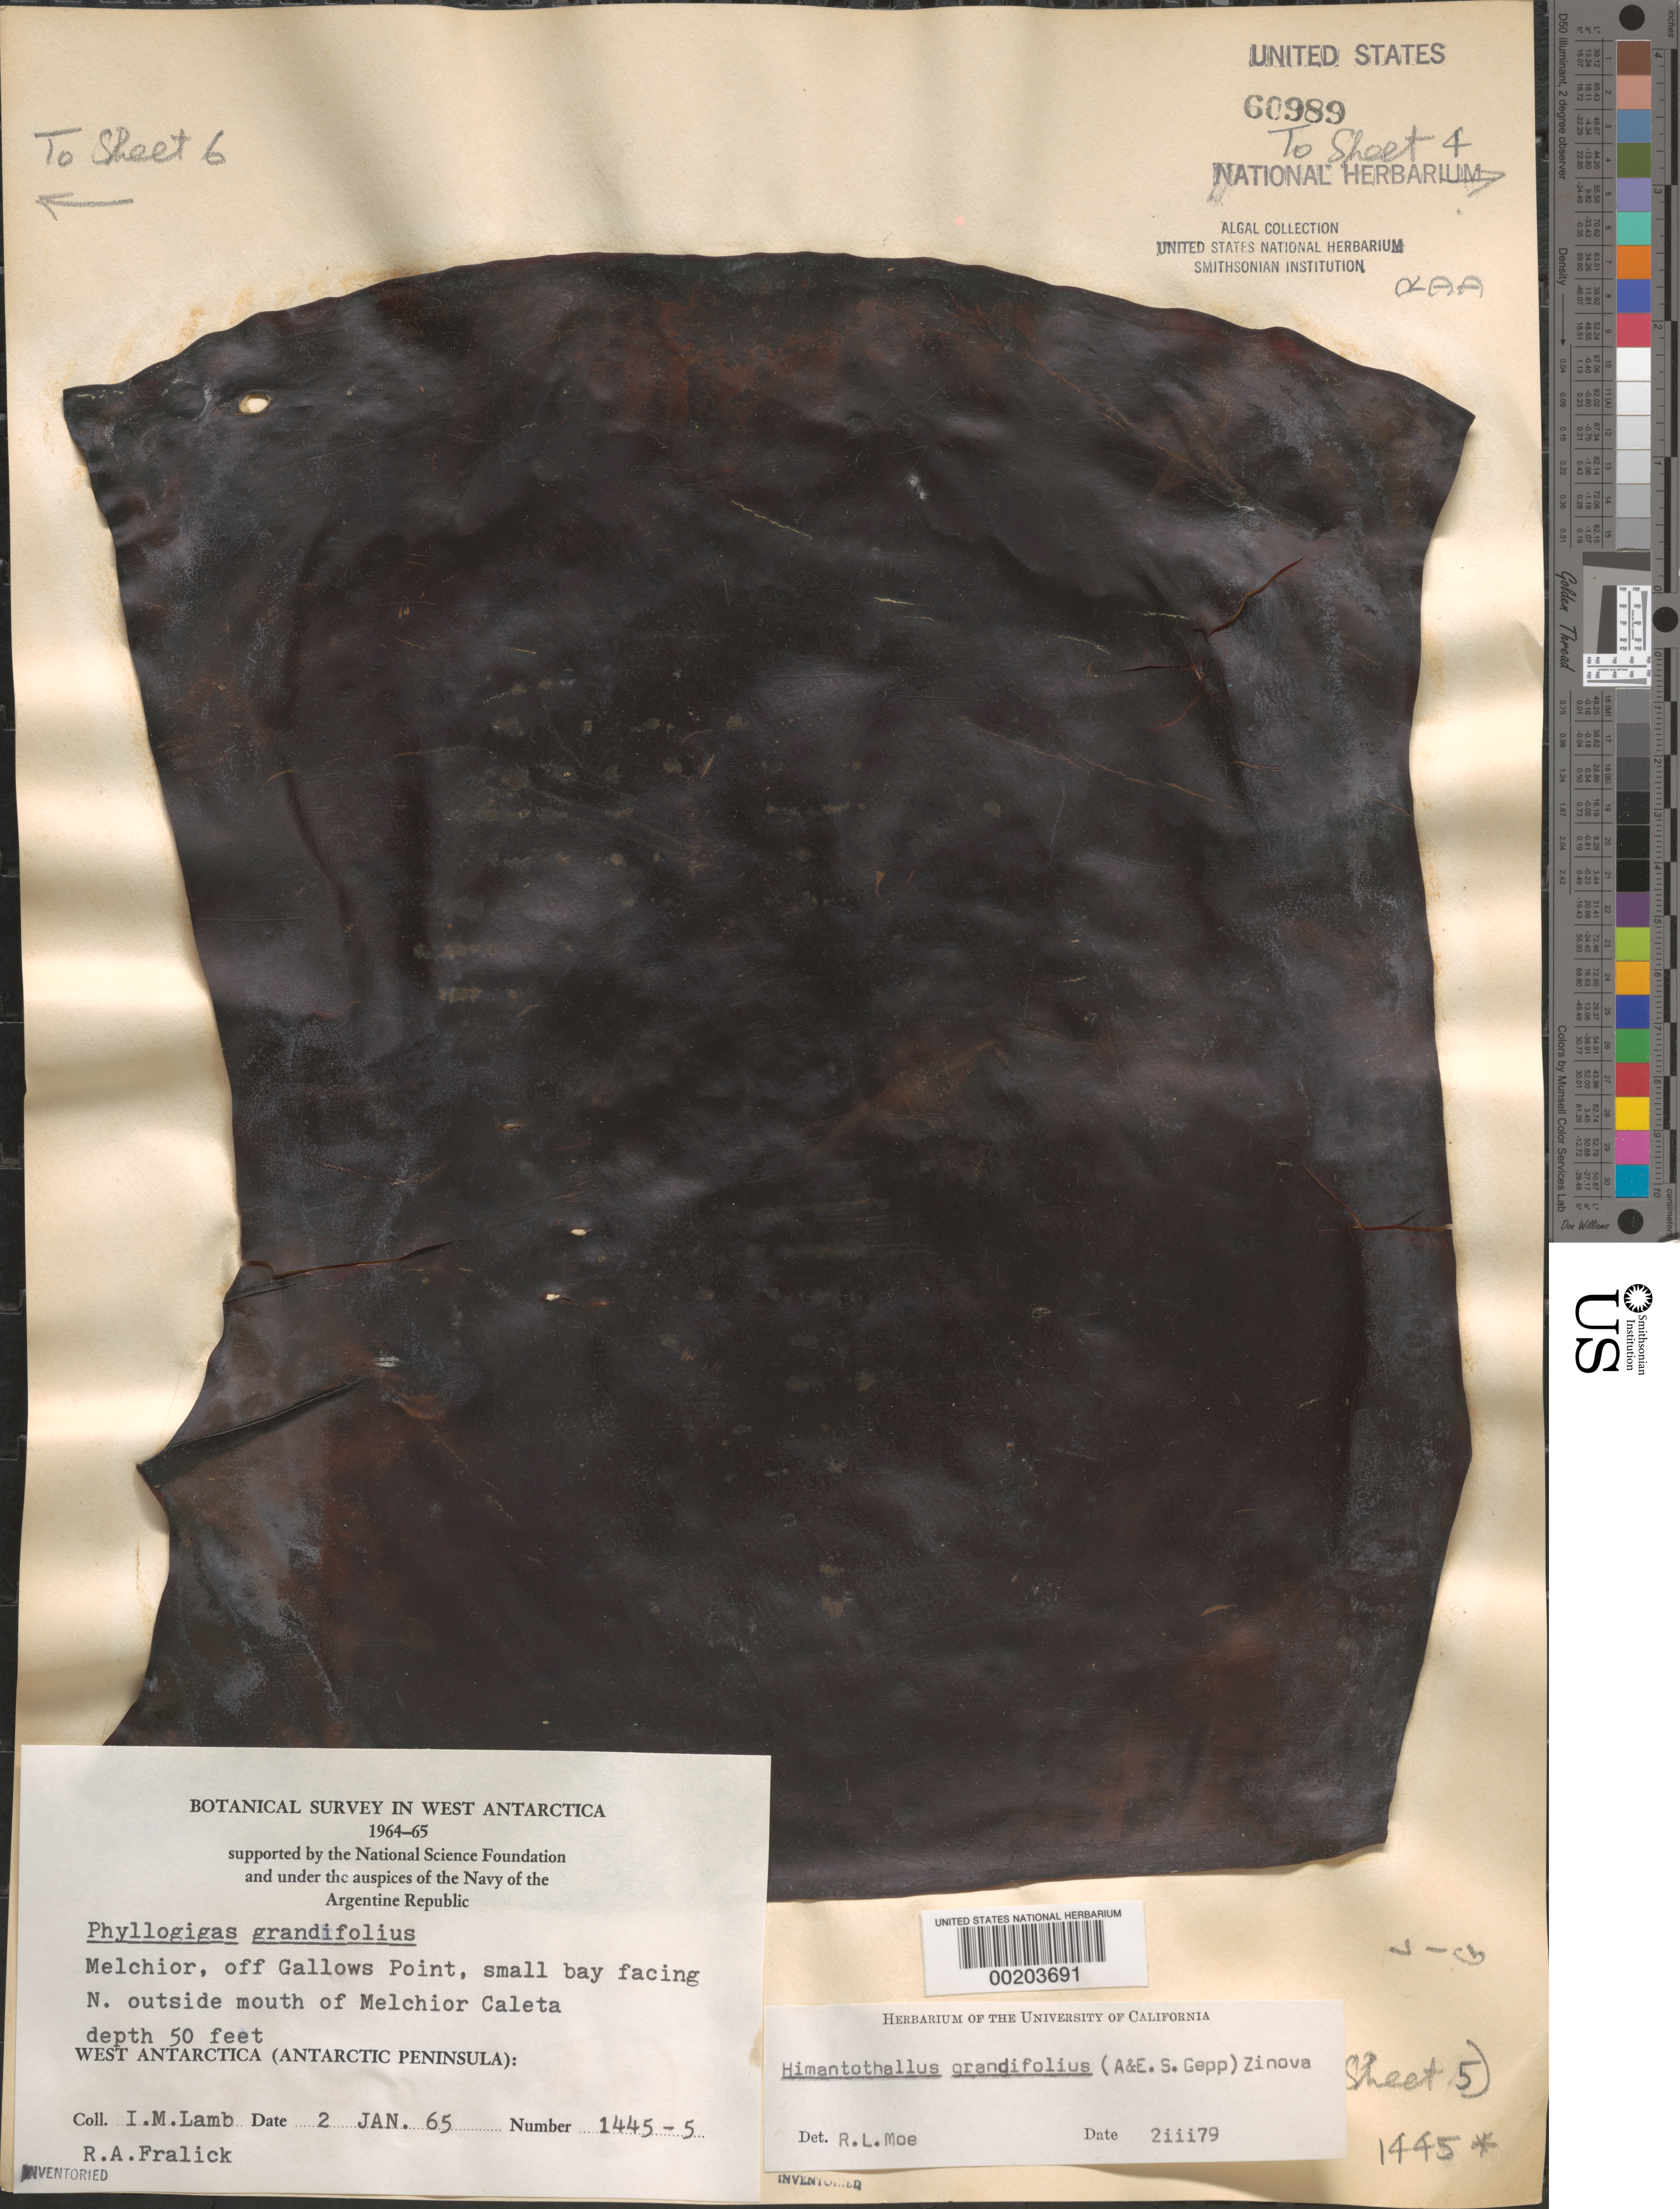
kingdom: Chromista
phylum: Ochrophyta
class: Phaeophyceae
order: Desmarestiales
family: Desmarestiaceae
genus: Himantothallus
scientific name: Himantothallus grandifolius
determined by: Moe, R. L.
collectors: I. M. Lamb & R. Fralick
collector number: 1445-5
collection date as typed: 02 Jan 1965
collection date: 1965-01-02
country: Antarctica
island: Gamma Island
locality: Off Gallows Point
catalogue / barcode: US 60989